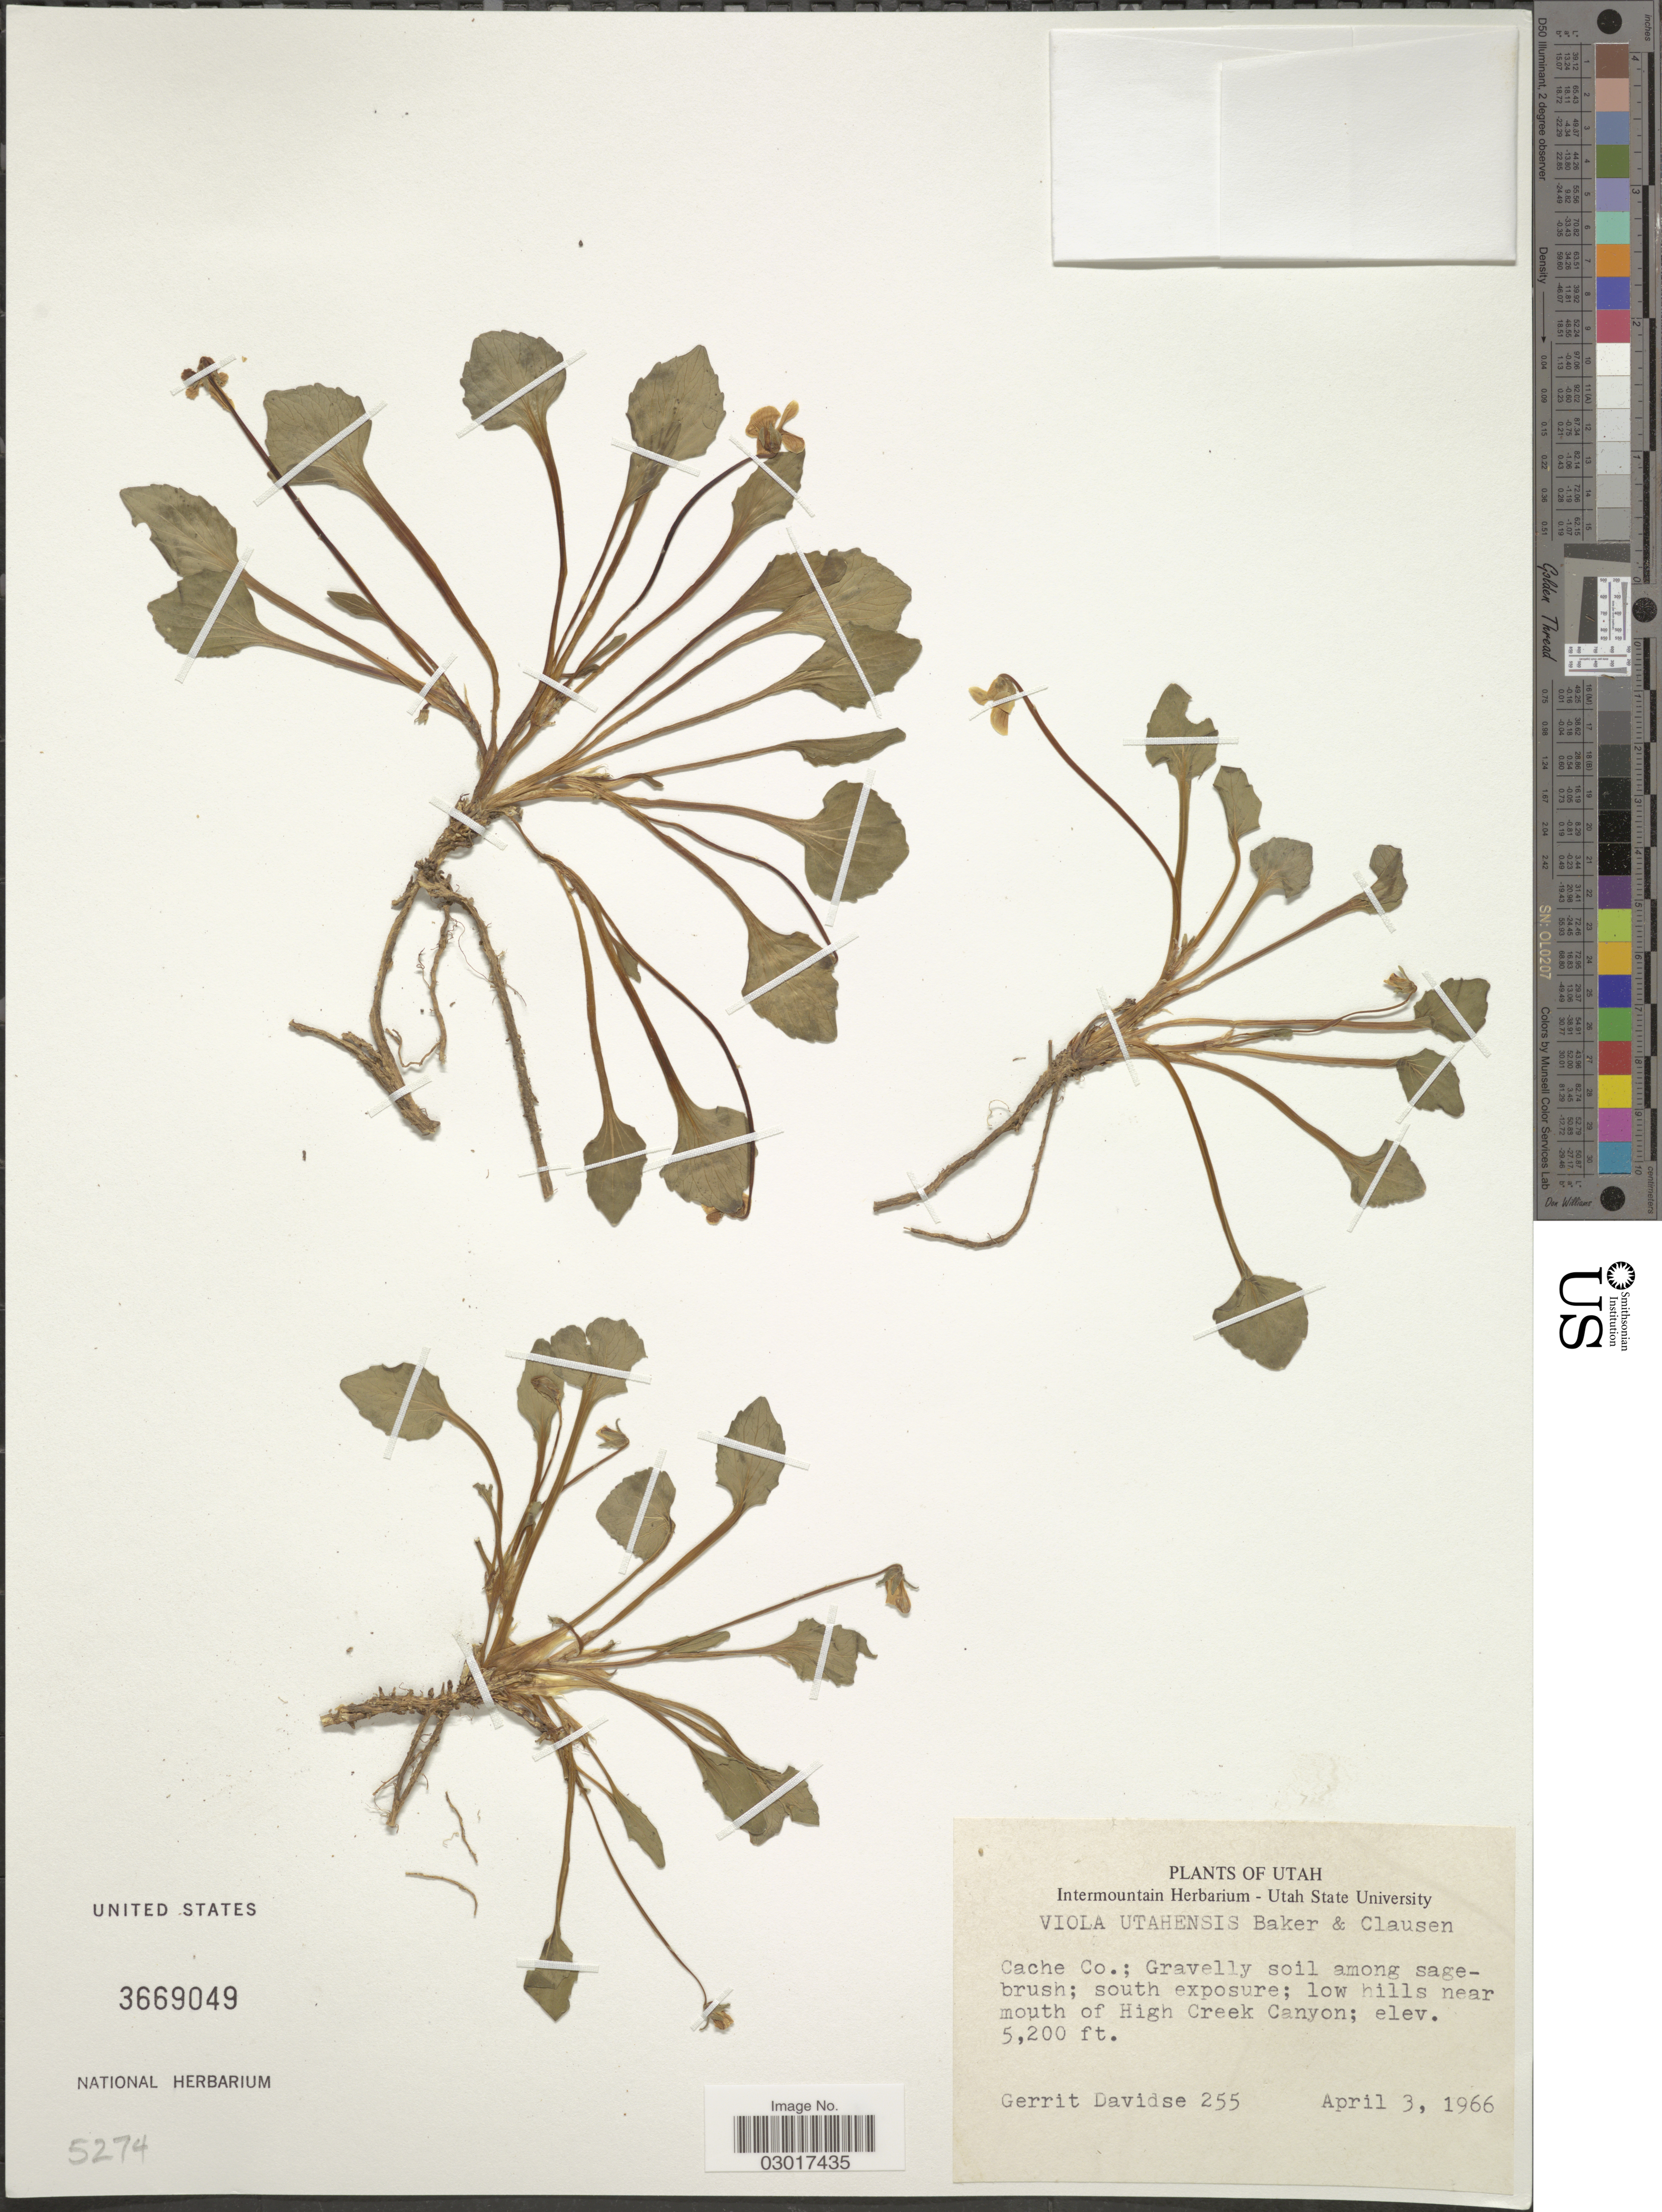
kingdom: Plantae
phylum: Tracheophyta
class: Magnoliopsida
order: Malpighiales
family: Violaceae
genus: Viola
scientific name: Viola utahensis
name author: M.S. Baker & J.C. Clausen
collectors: G. Davidse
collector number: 255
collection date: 1966-04-03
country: United States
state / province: Utah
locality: Cache Co.; Gravelly soil among sagebrush. south exposure; low hills near mouth of High Creek Canyon.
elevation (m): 1585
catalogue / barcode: US 3669049